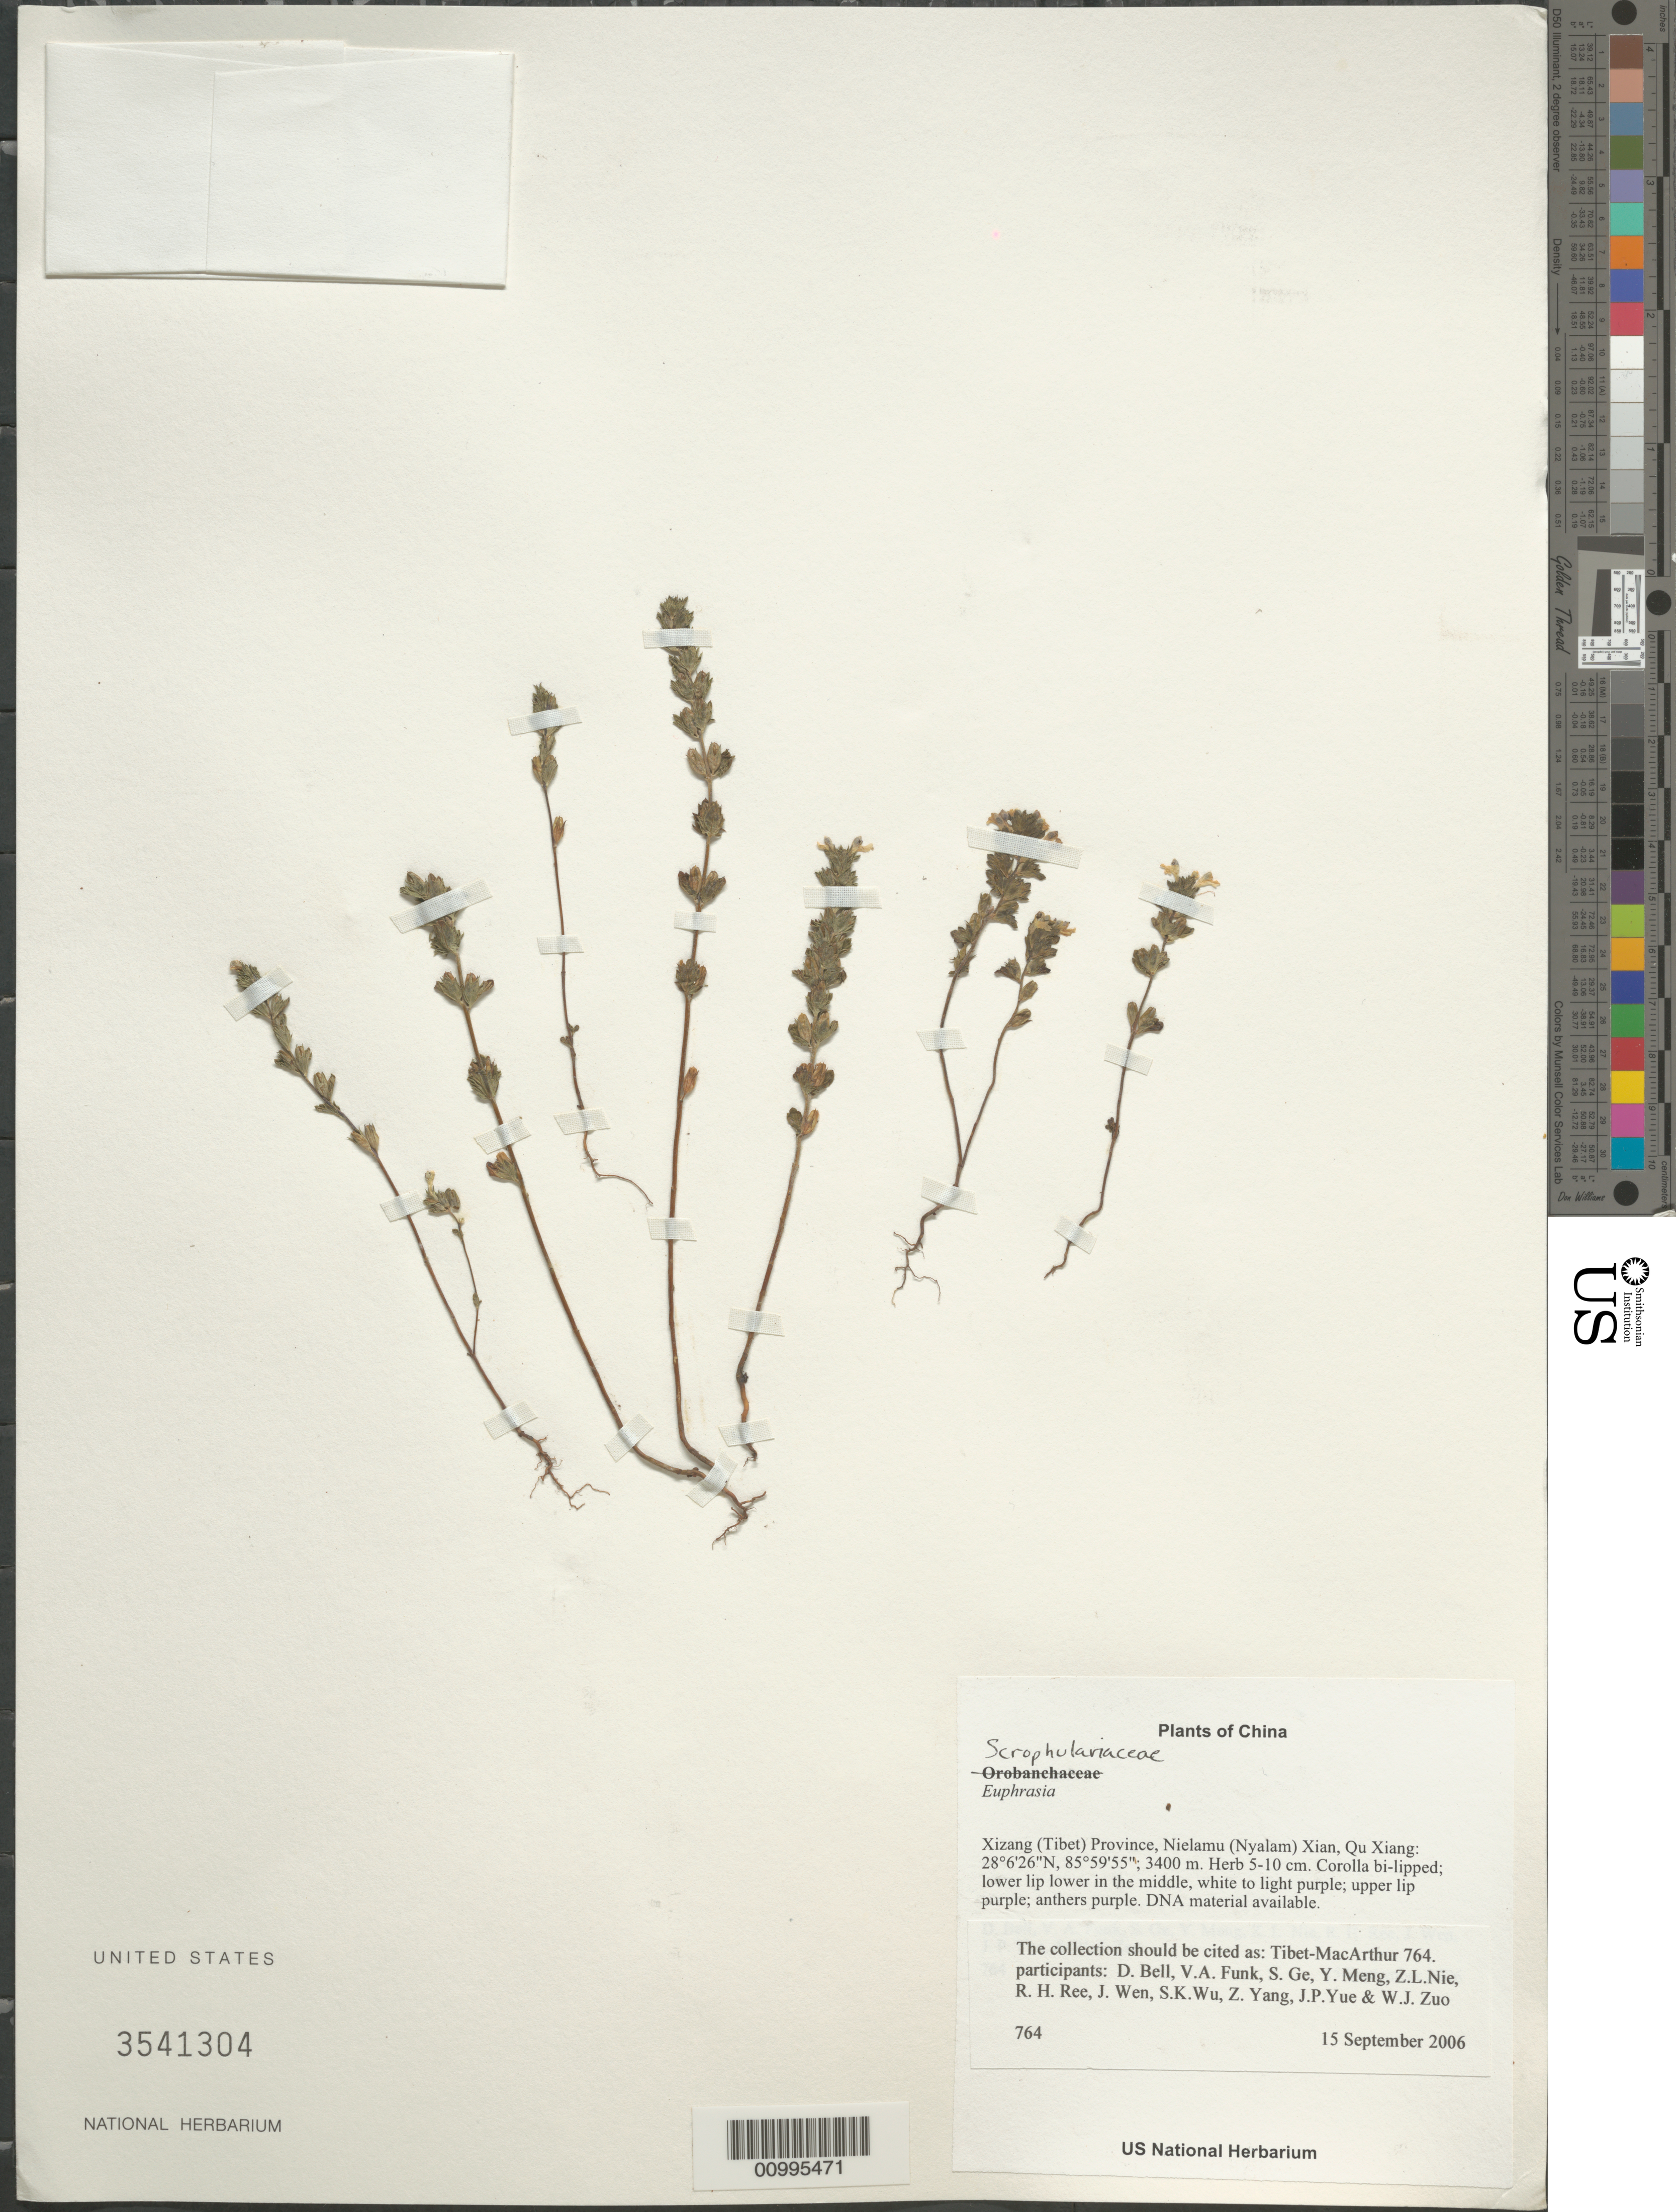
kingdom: Plantae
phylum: Tracheophyta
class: Magnoliopsida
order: Lamiales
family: Orobanchaceae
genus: Euphrasia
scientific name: Euphrasia sp.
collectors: Tibet-MacArthur, D. A. Bell, V. Funk, S. Ge, Y. Meng, Z. Nie, R. Ree, J. Wen, J. Yue & W. Zuo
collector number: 764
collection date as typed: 15 Sep 2006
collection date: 2006-09-15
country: China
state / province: Xizang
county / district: Nielamu (Nyalam) Xian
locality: Qu Xiang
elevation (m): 3400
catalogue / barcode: US 3541304